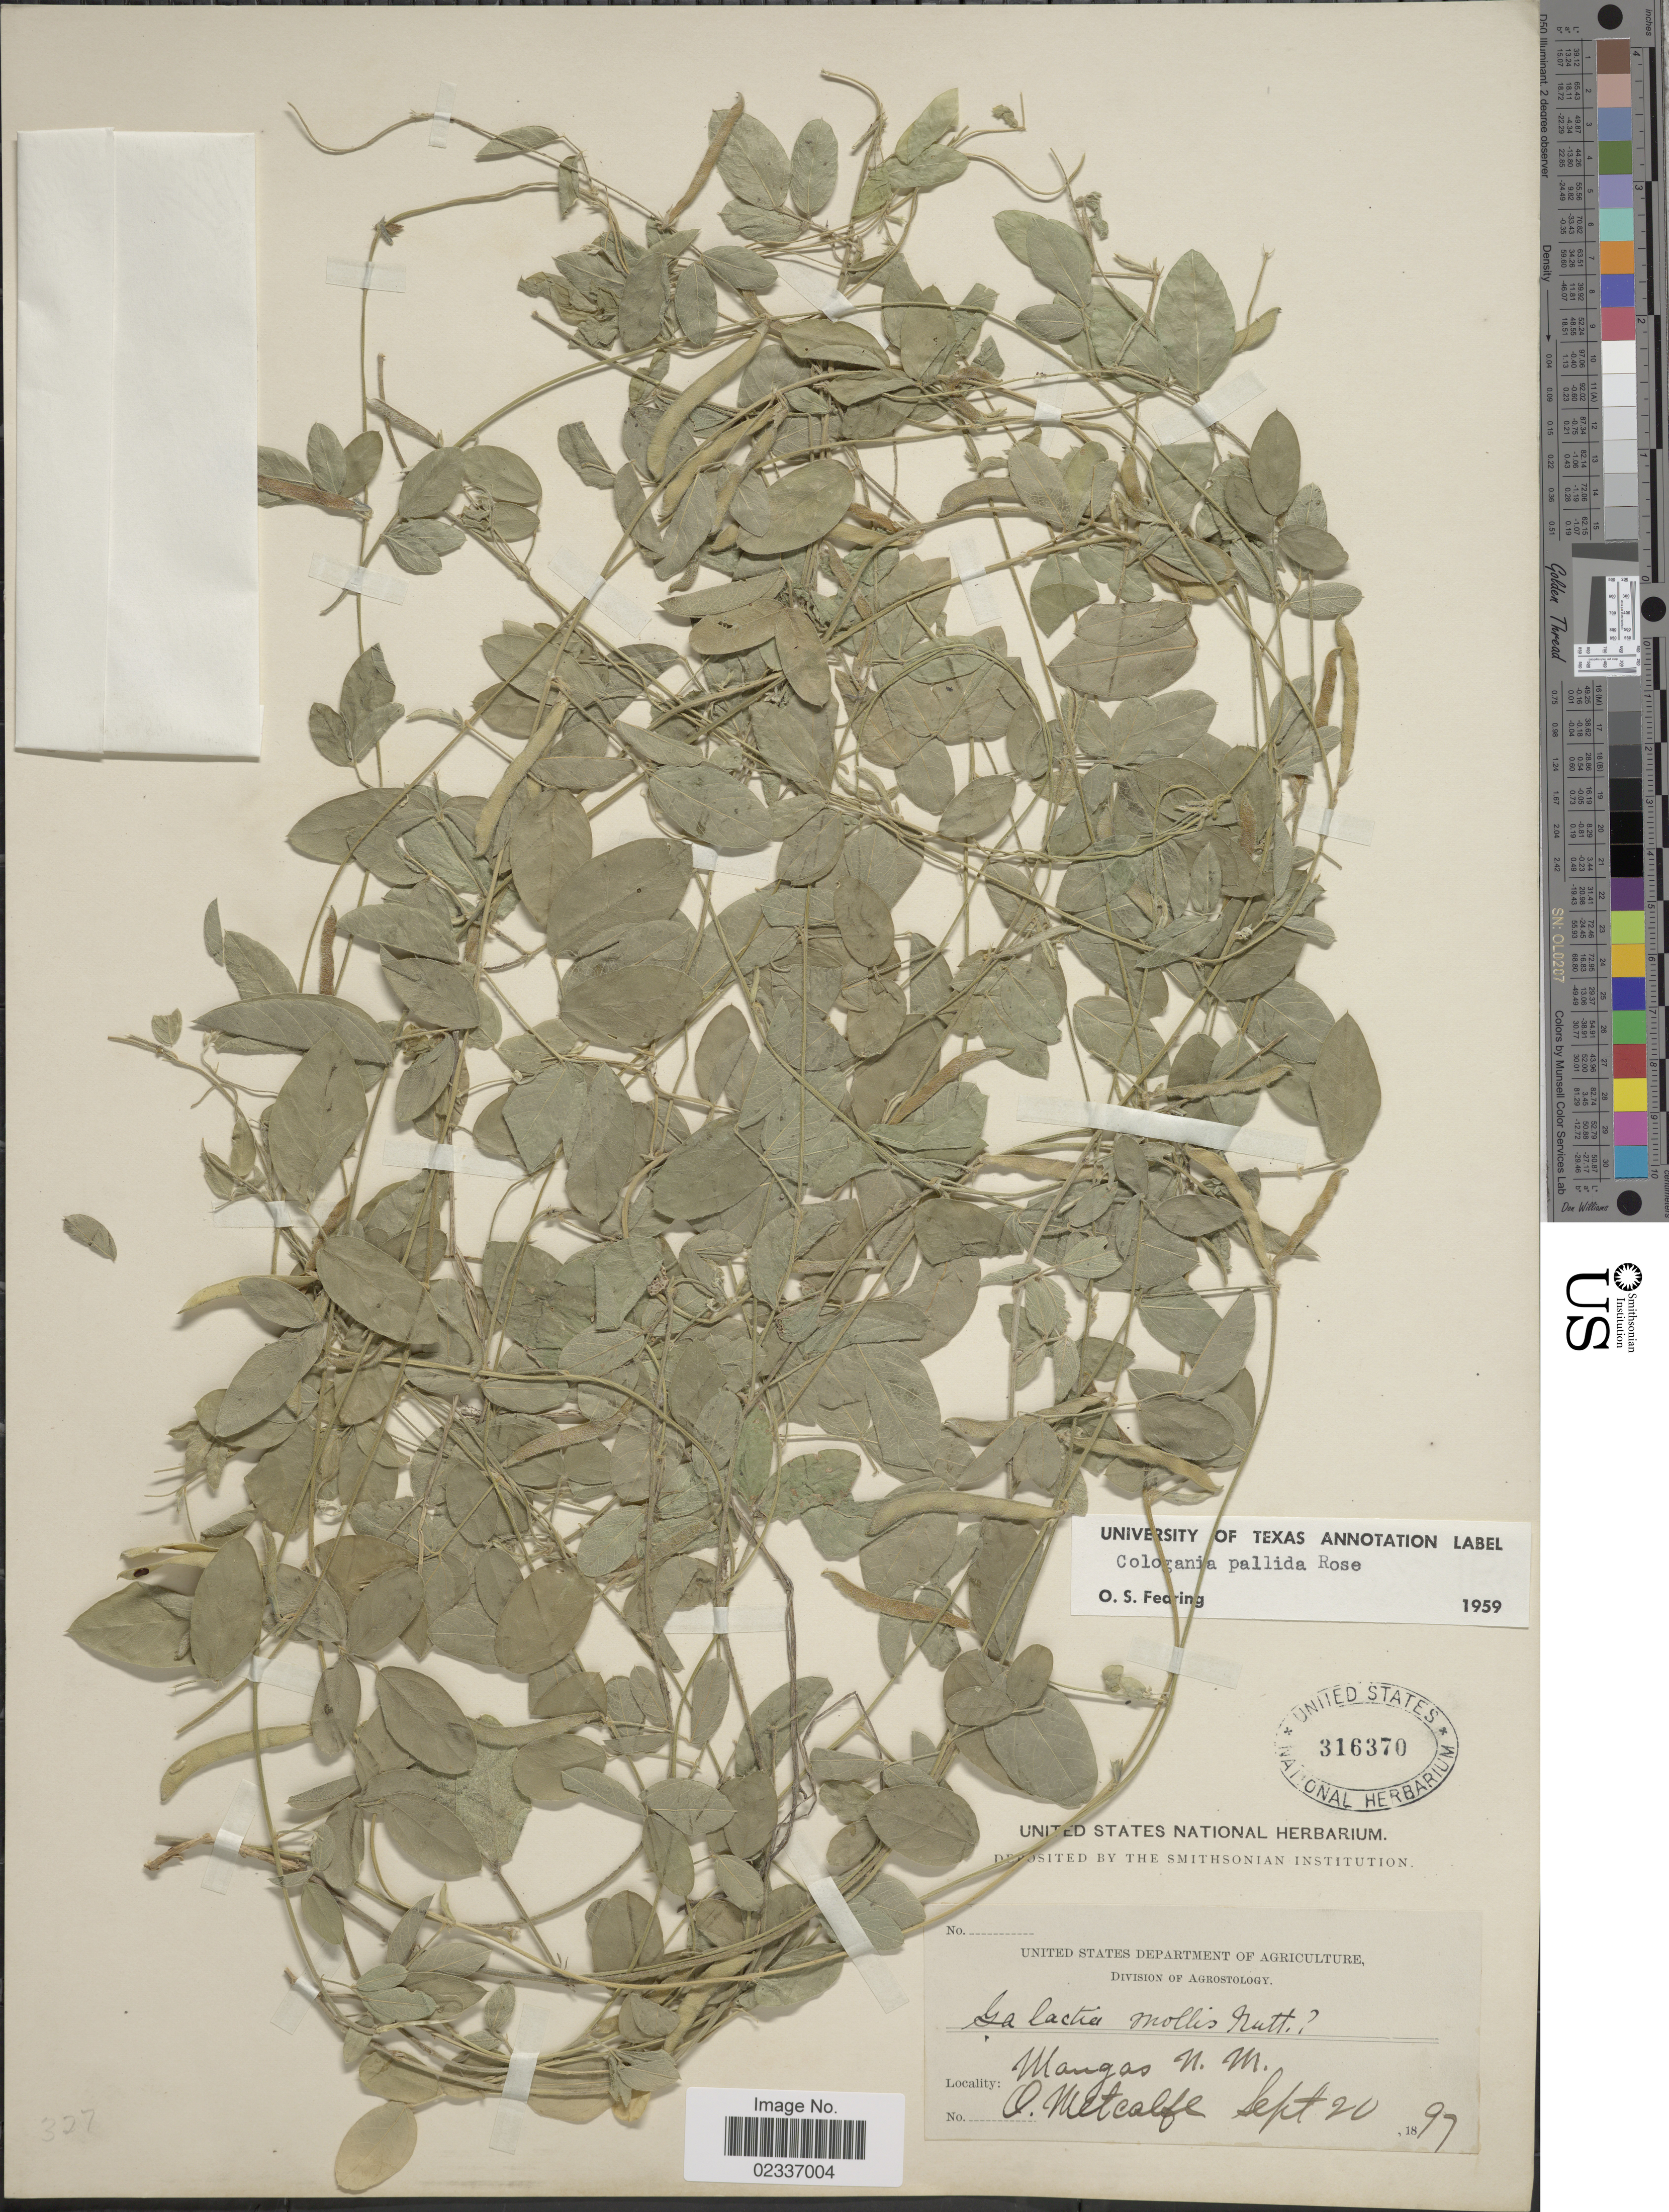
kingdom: Plantae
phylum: Tracheophyta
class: Magnoliopsida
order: Fabales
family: Fabaceae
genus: Cologania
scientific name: Cologania pallida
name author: Rose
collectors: O. B. Metcalfe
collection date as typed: Transcribed d/m/y: 20/9/97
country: United States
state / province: New Mexico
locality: Mangas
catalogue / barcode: US 316370